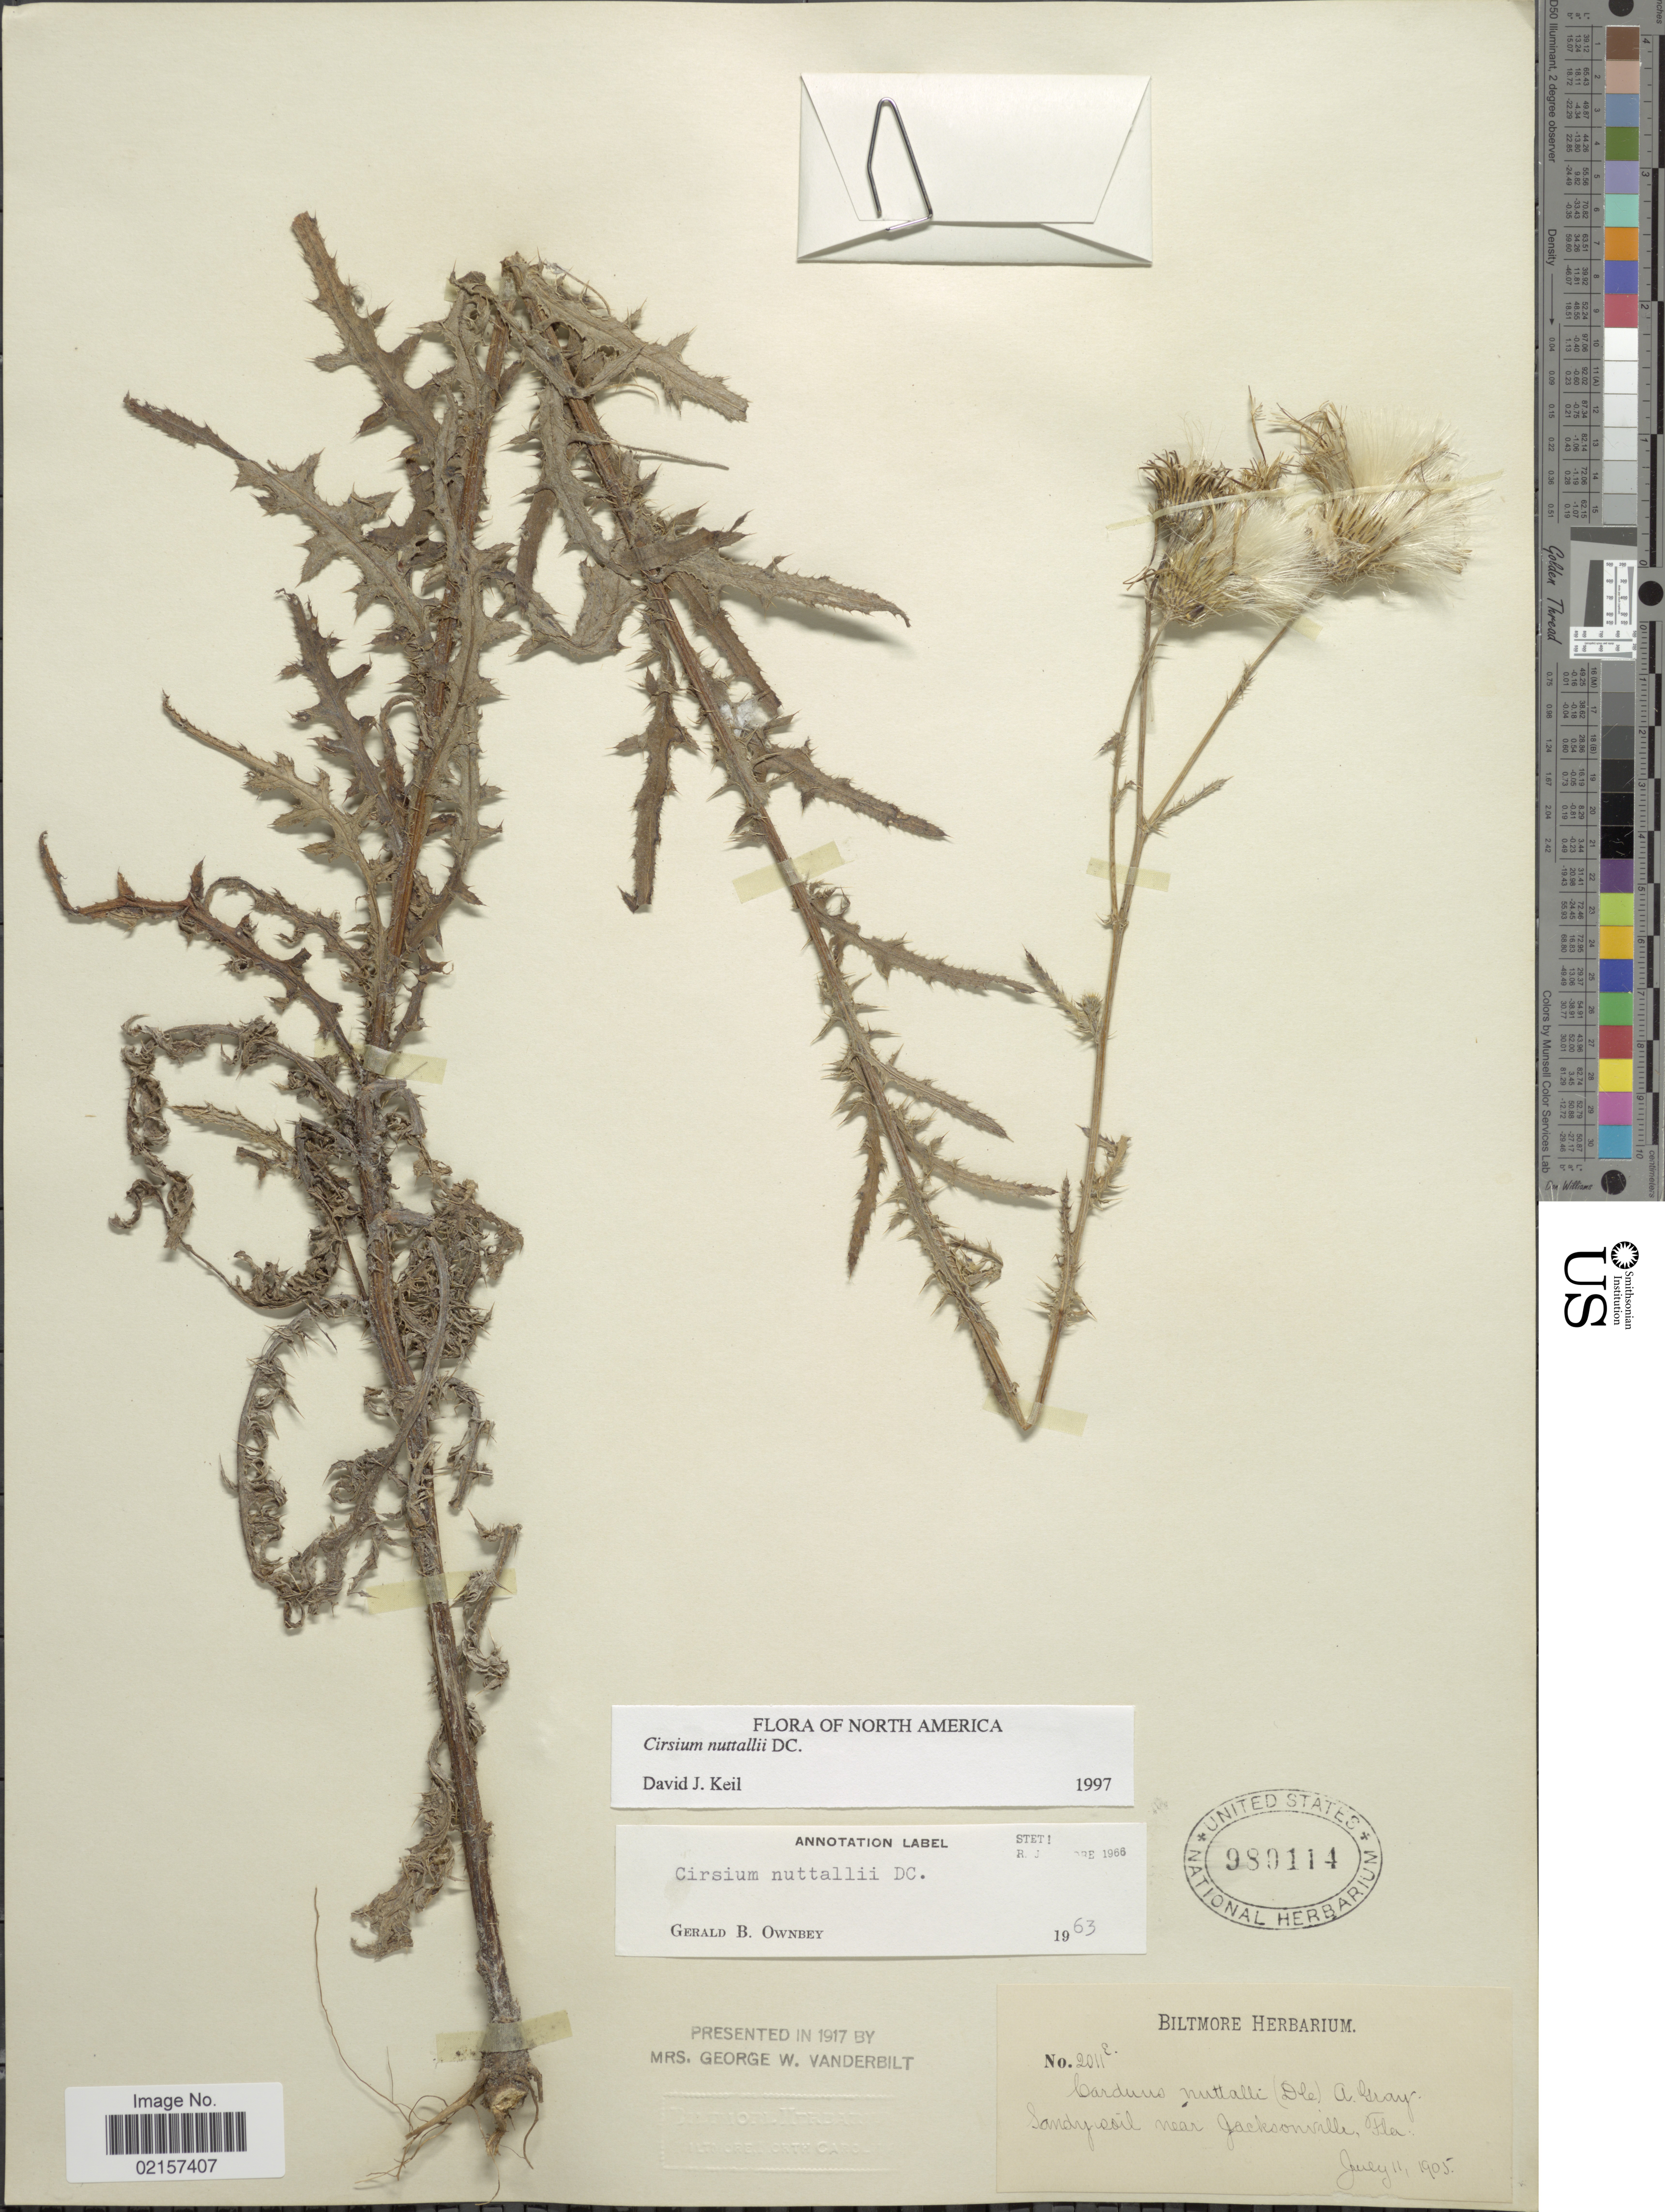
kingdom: Plantae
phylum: Tracheophyta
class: Magnoliopsida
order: Asterales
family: Asteraceae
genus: Cirsium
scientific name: Cirsium nuttali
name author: DC.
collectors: ex herb. Biltmore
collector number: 2011E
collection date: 1905-07-11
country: United States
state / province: Florida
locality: Sandy soil near Jacksonville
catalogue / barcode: US 980114